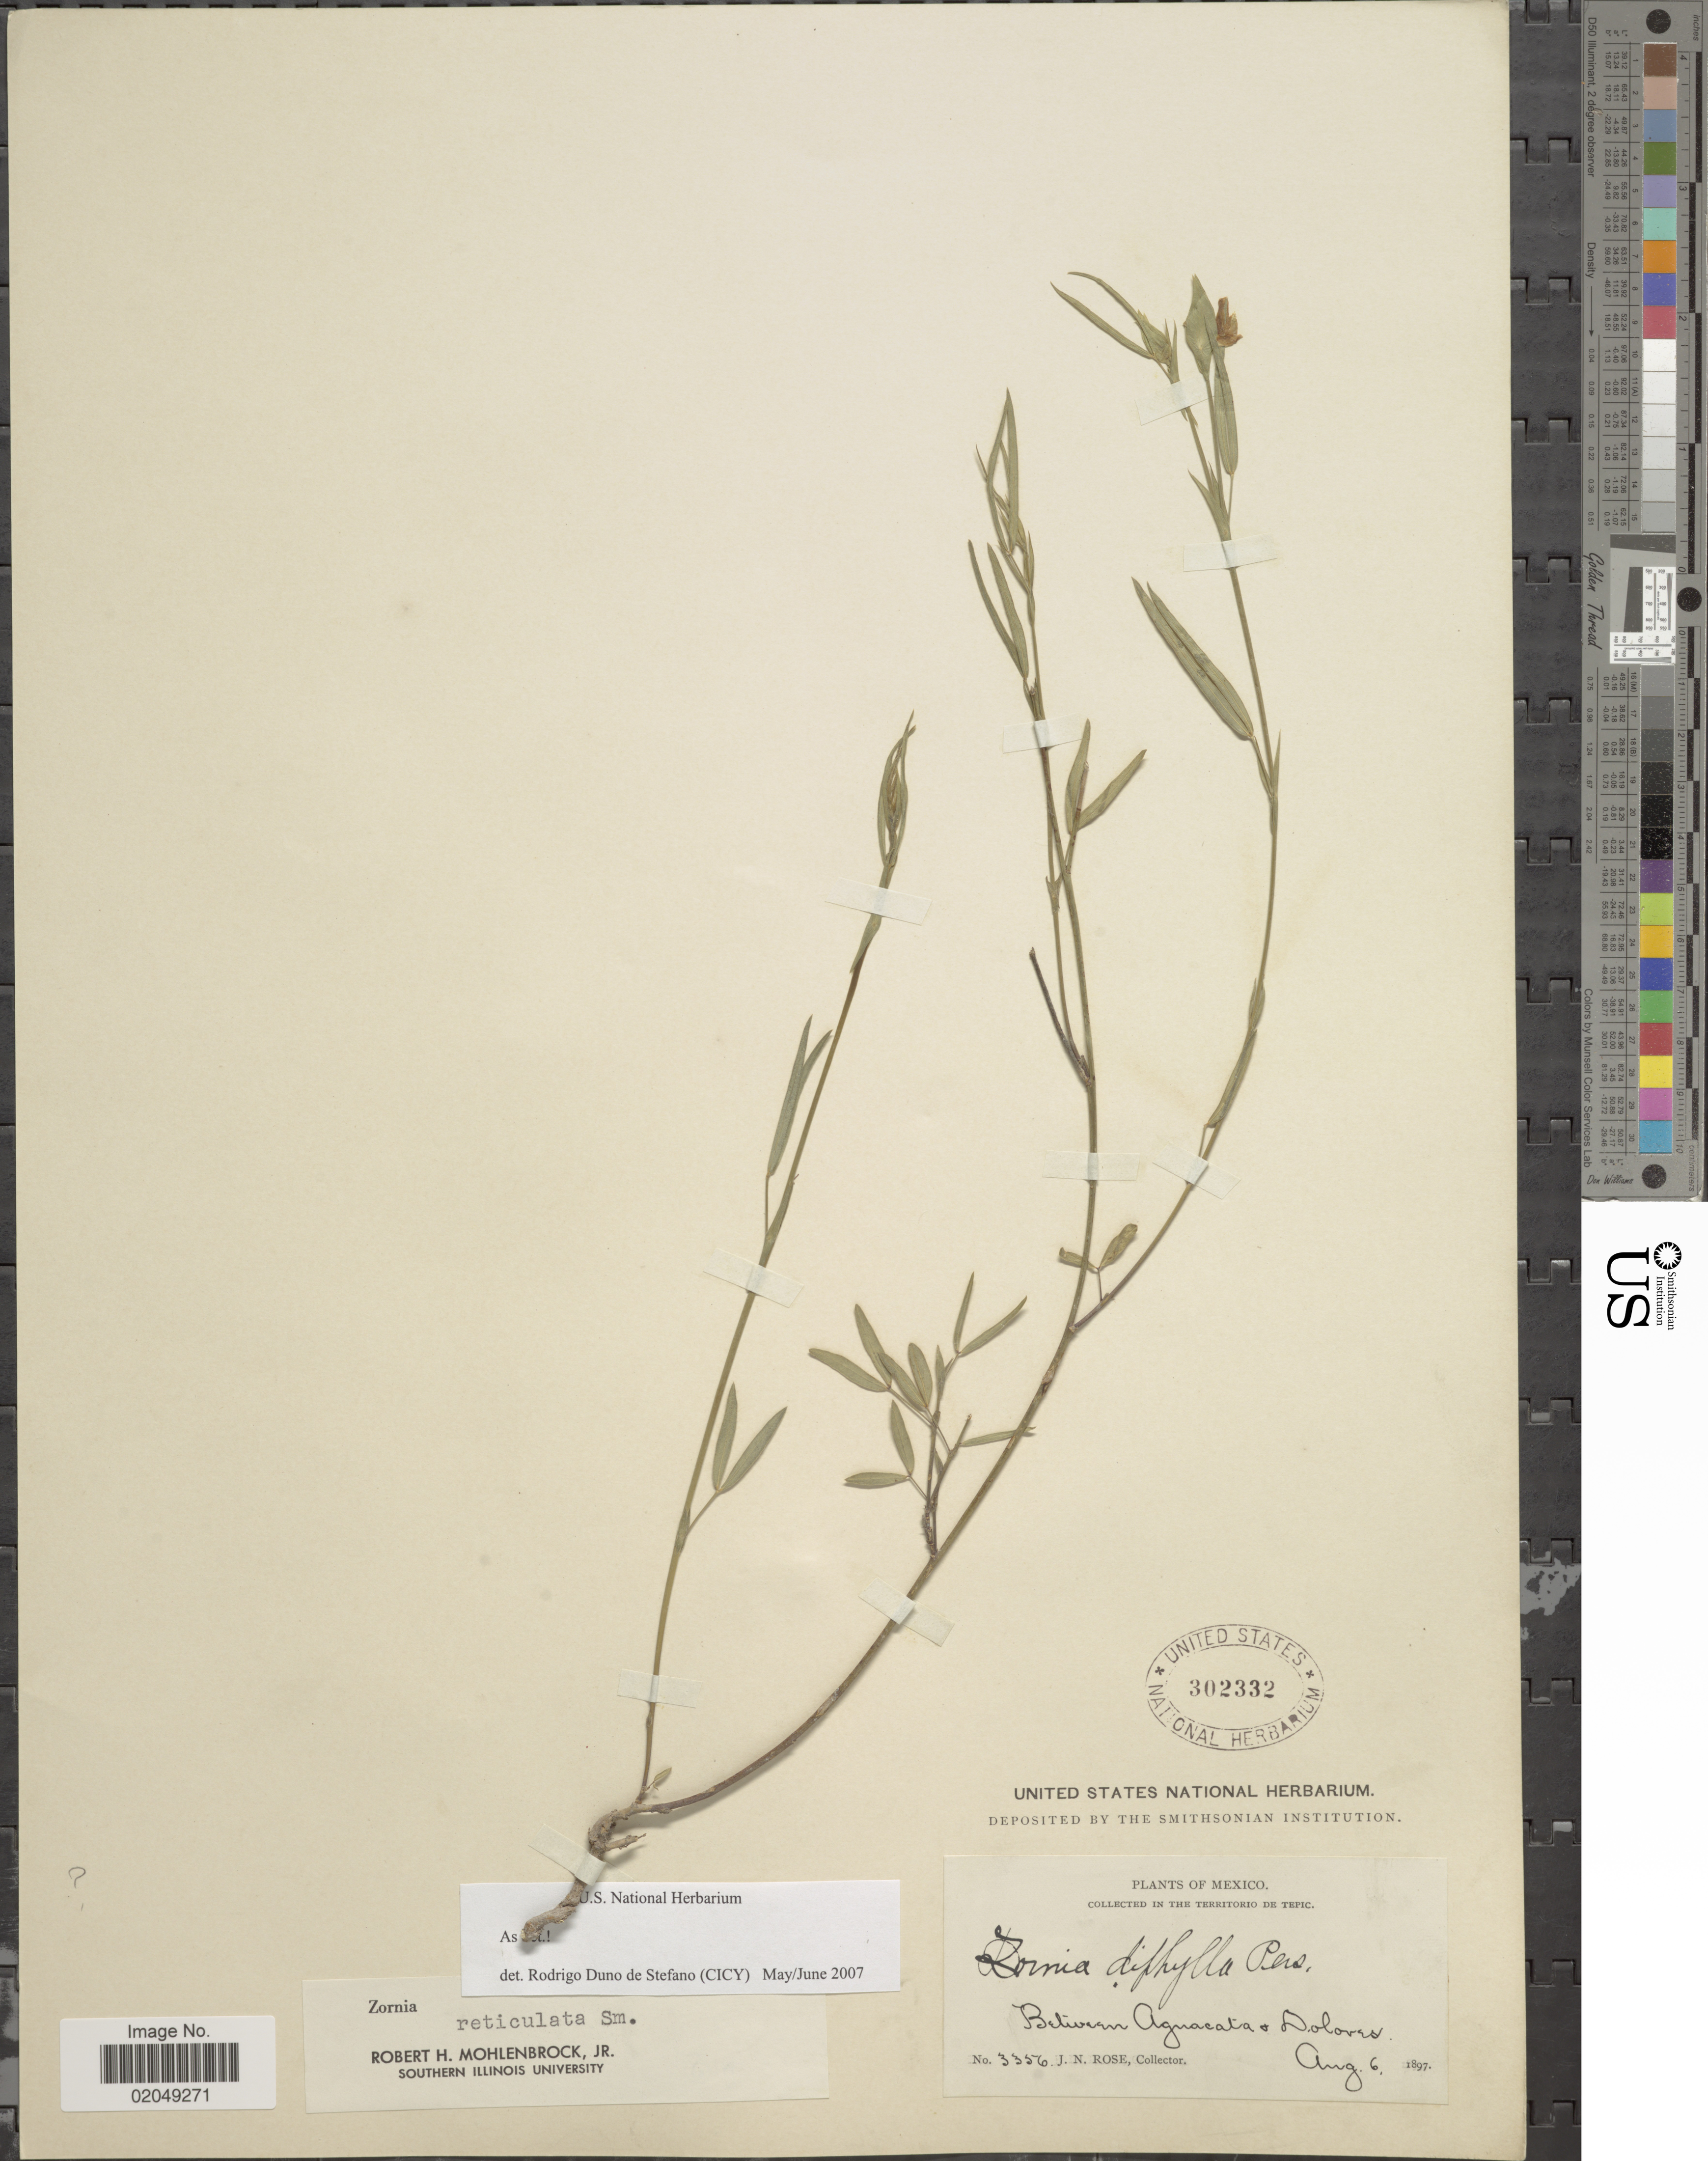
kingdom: Plantae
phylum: Tracheophyta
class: Magnoliopsida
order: Fabales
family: Fabaceae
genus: Zornia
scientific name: Zornia reticulata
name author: Sm.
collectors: J. N. Rose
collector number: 3356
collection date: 1897-08-06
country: Mexico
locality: In the Territorio de Tepec, between Agnacata + Dolores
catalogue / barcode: US 302332